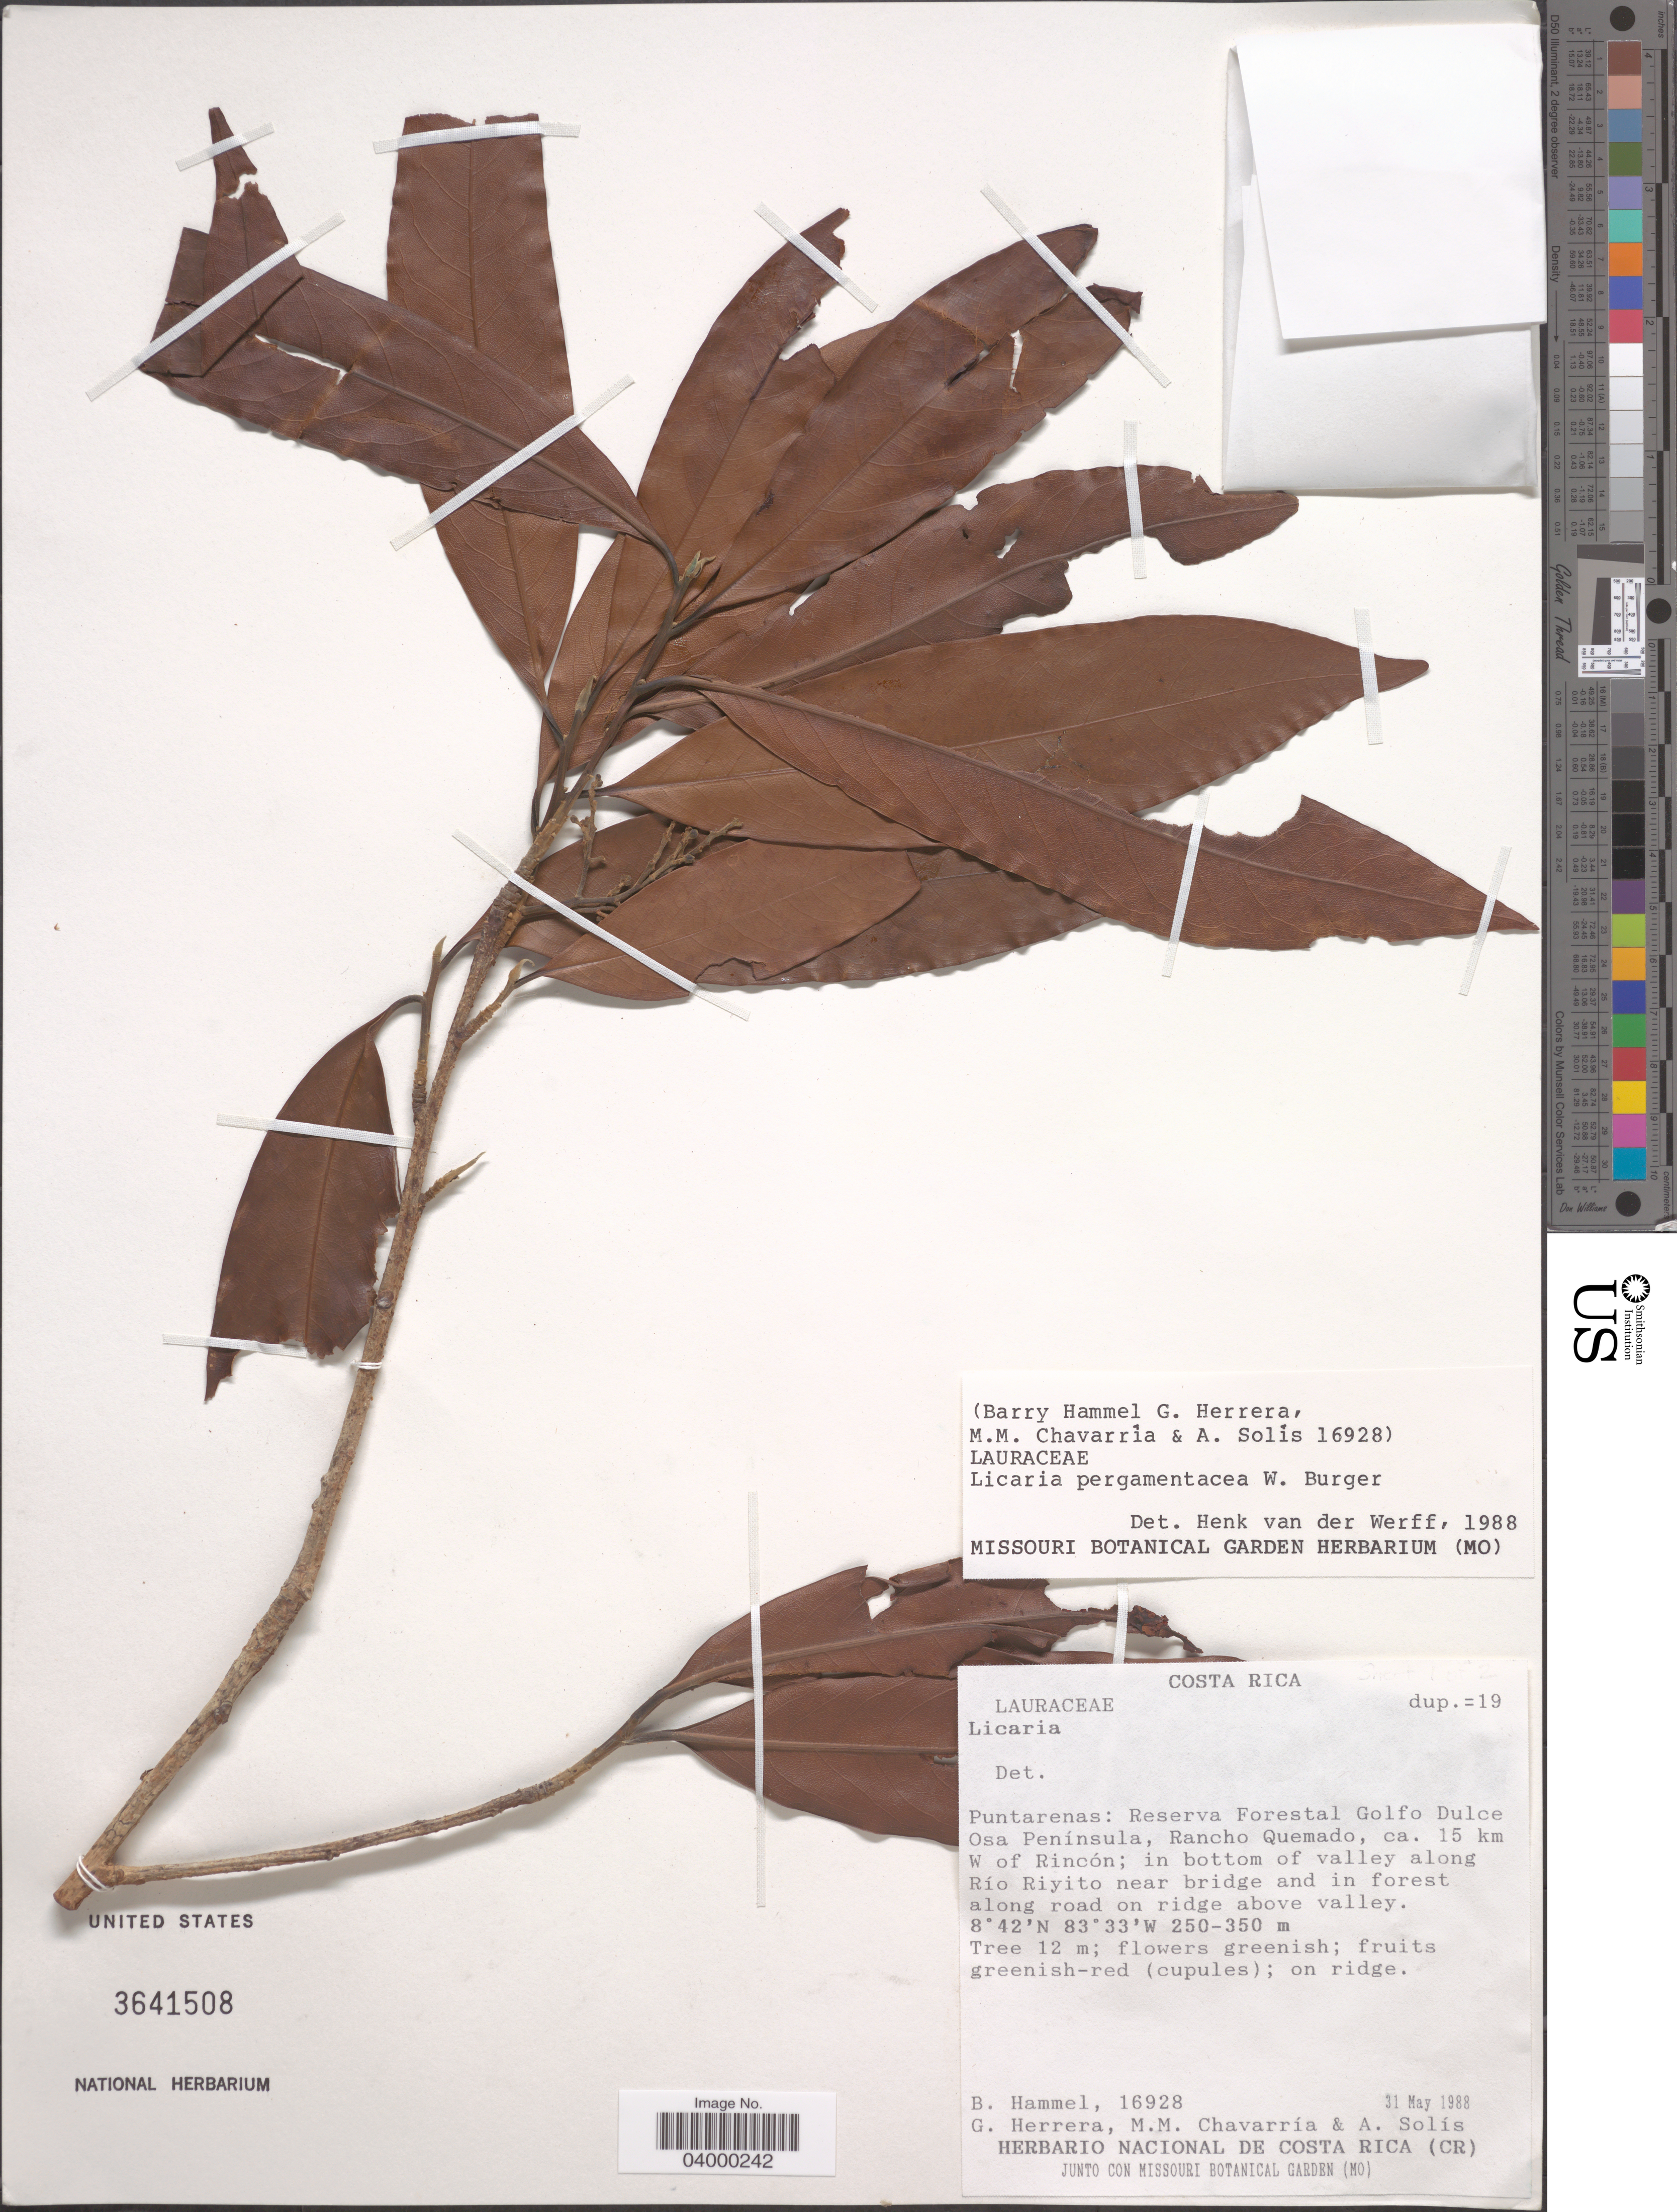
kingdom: Plantae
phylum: Tracheophyta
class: Magnoliopsida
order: Laurales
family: Lauraceae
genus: Licaria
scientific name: Licaria pergamentacea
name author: W.C. Burger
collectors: B. Hammel, G. Herrera, M. Chavarría & A. Solis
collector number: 16928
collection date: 1988-05-31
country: Costa Rica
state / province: Puntarenas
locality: Reserva Forestal Golfo Dulce Osa Península, Rancho Quemado, ca. 15 km W of Rincón; in bottom of valley along Río Riyito near bridge and in forest along road on ridge above valley.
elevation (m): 250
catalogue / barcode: US 3641508